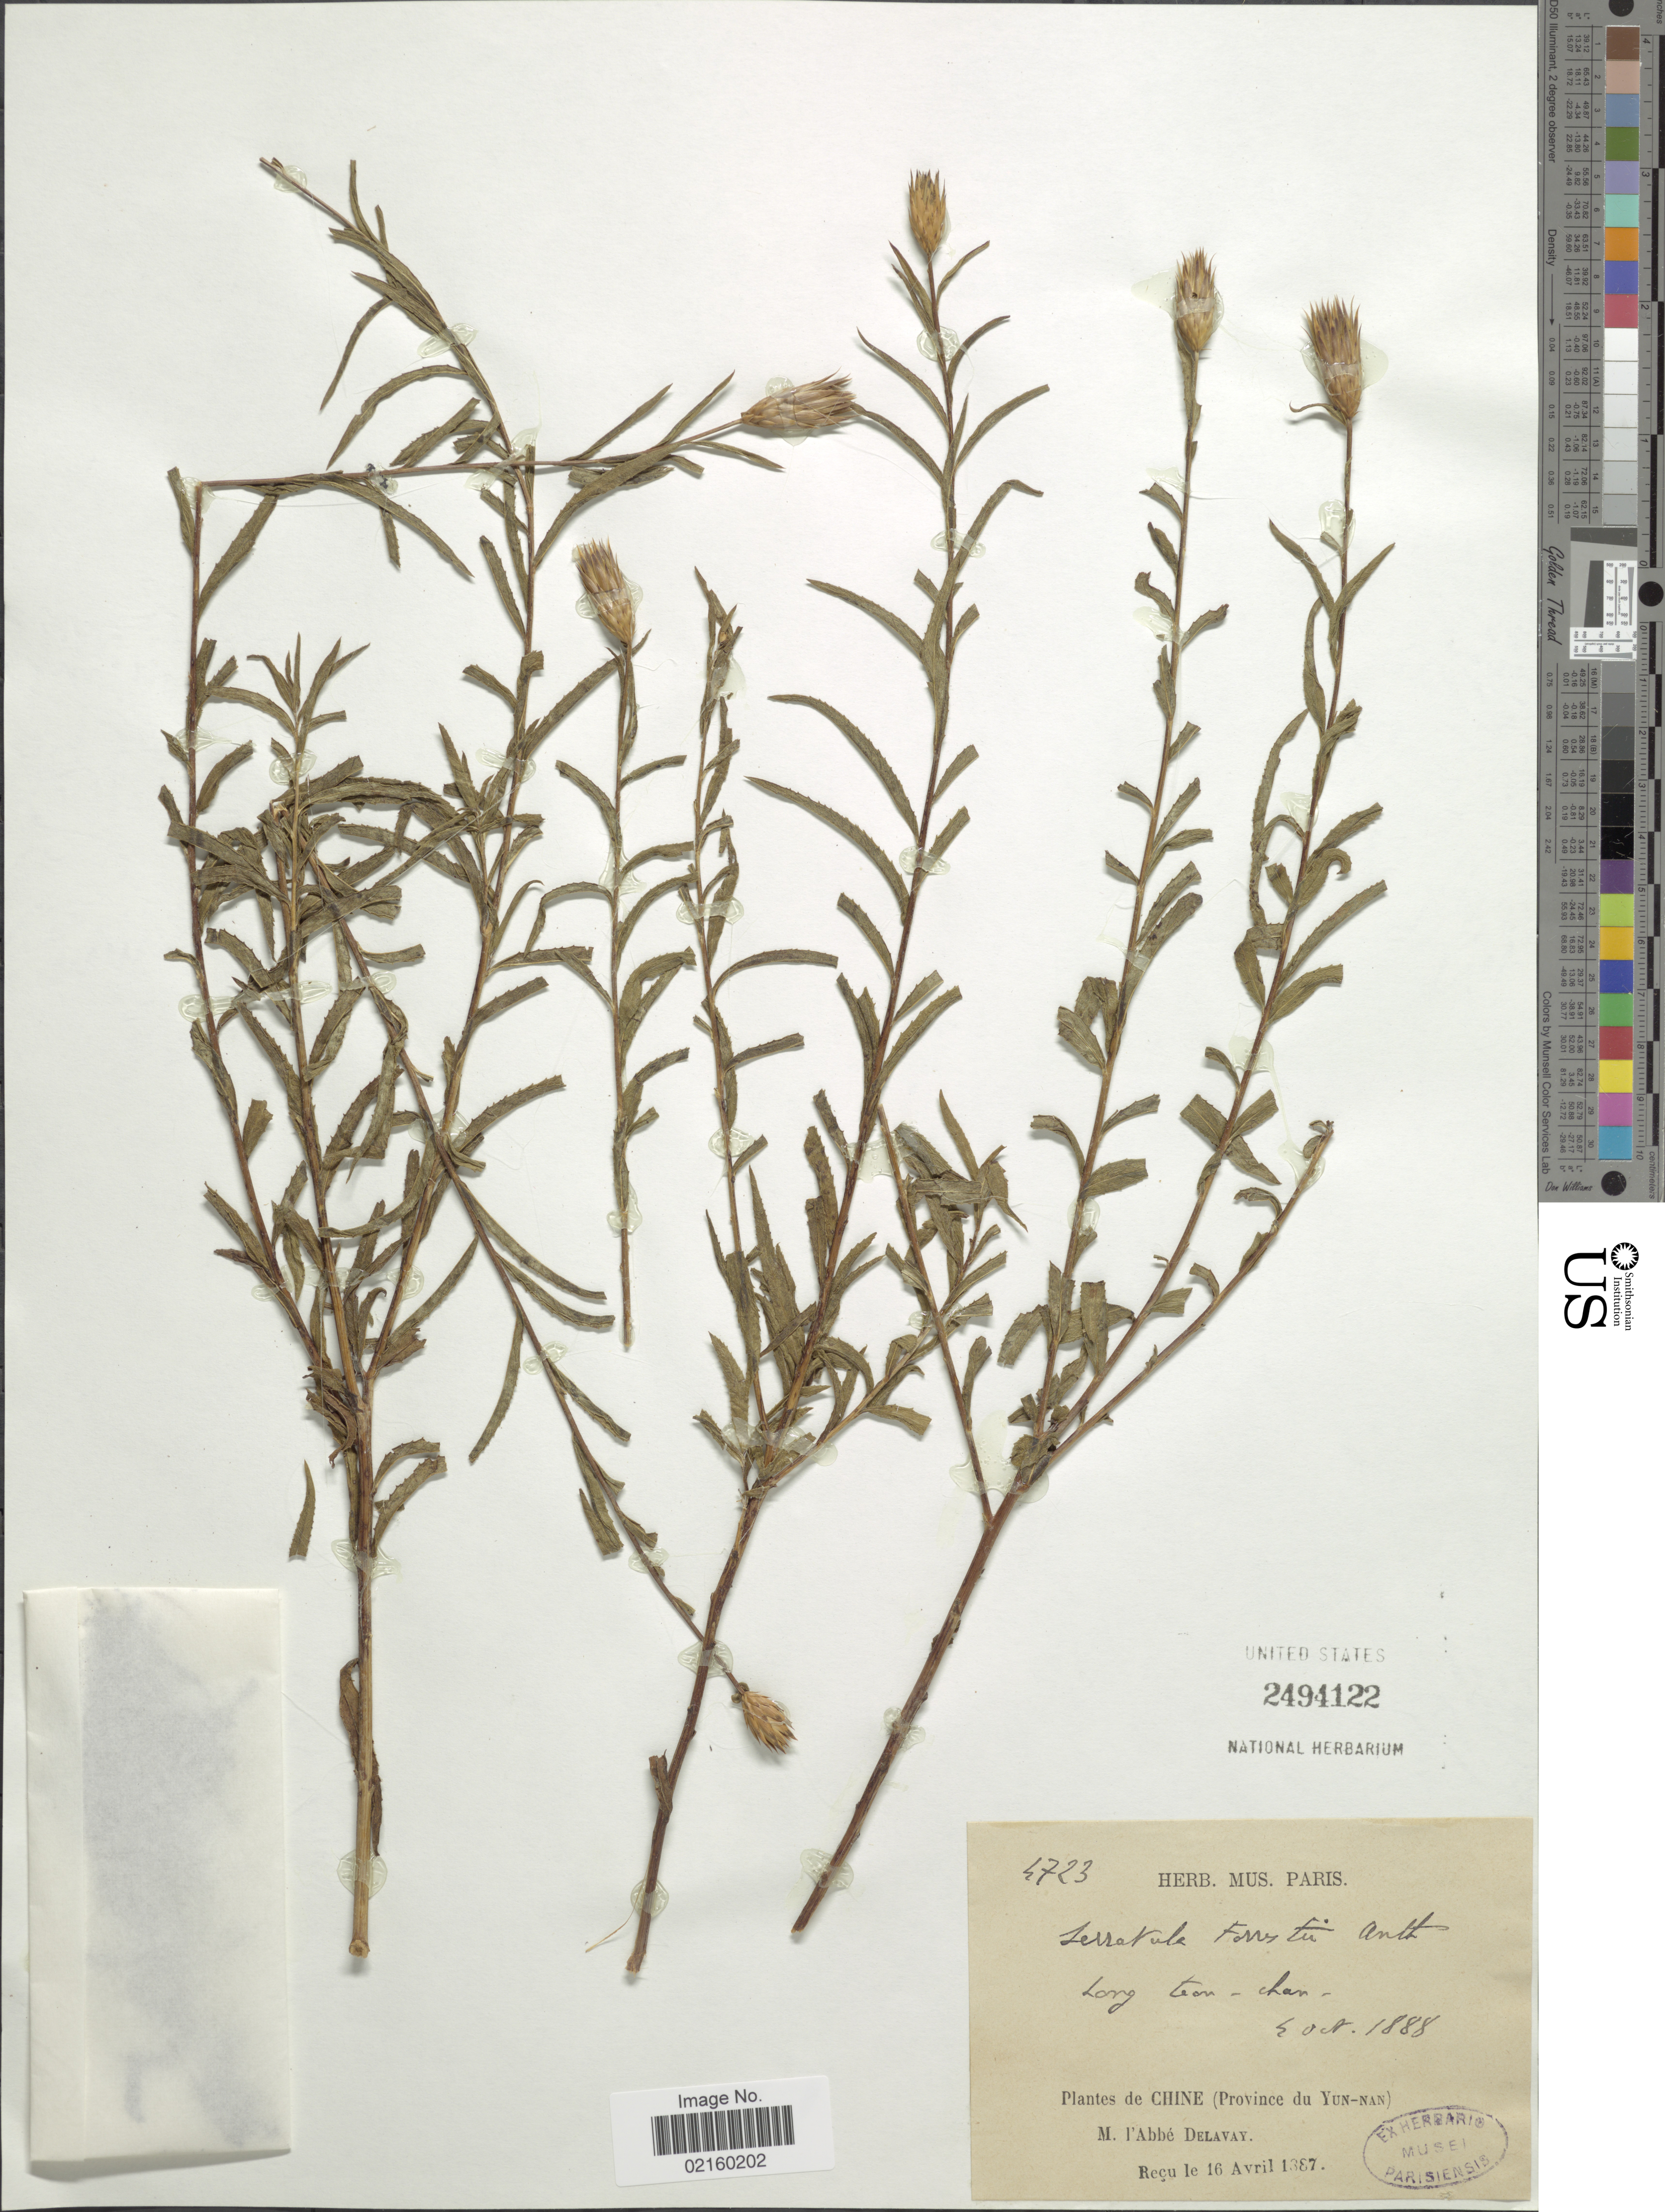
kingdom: Plantae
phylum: Tracheophyta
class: Magnoliopsida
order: Asterales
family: Asteraceae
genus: Serratula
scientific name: Serratula forrestii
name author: Iljin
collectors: P. Delavay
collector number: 4723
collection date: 1887-04-16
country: China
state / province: Yunnan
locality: Chine (Province du Yun-nan)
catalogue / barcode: US 2494122